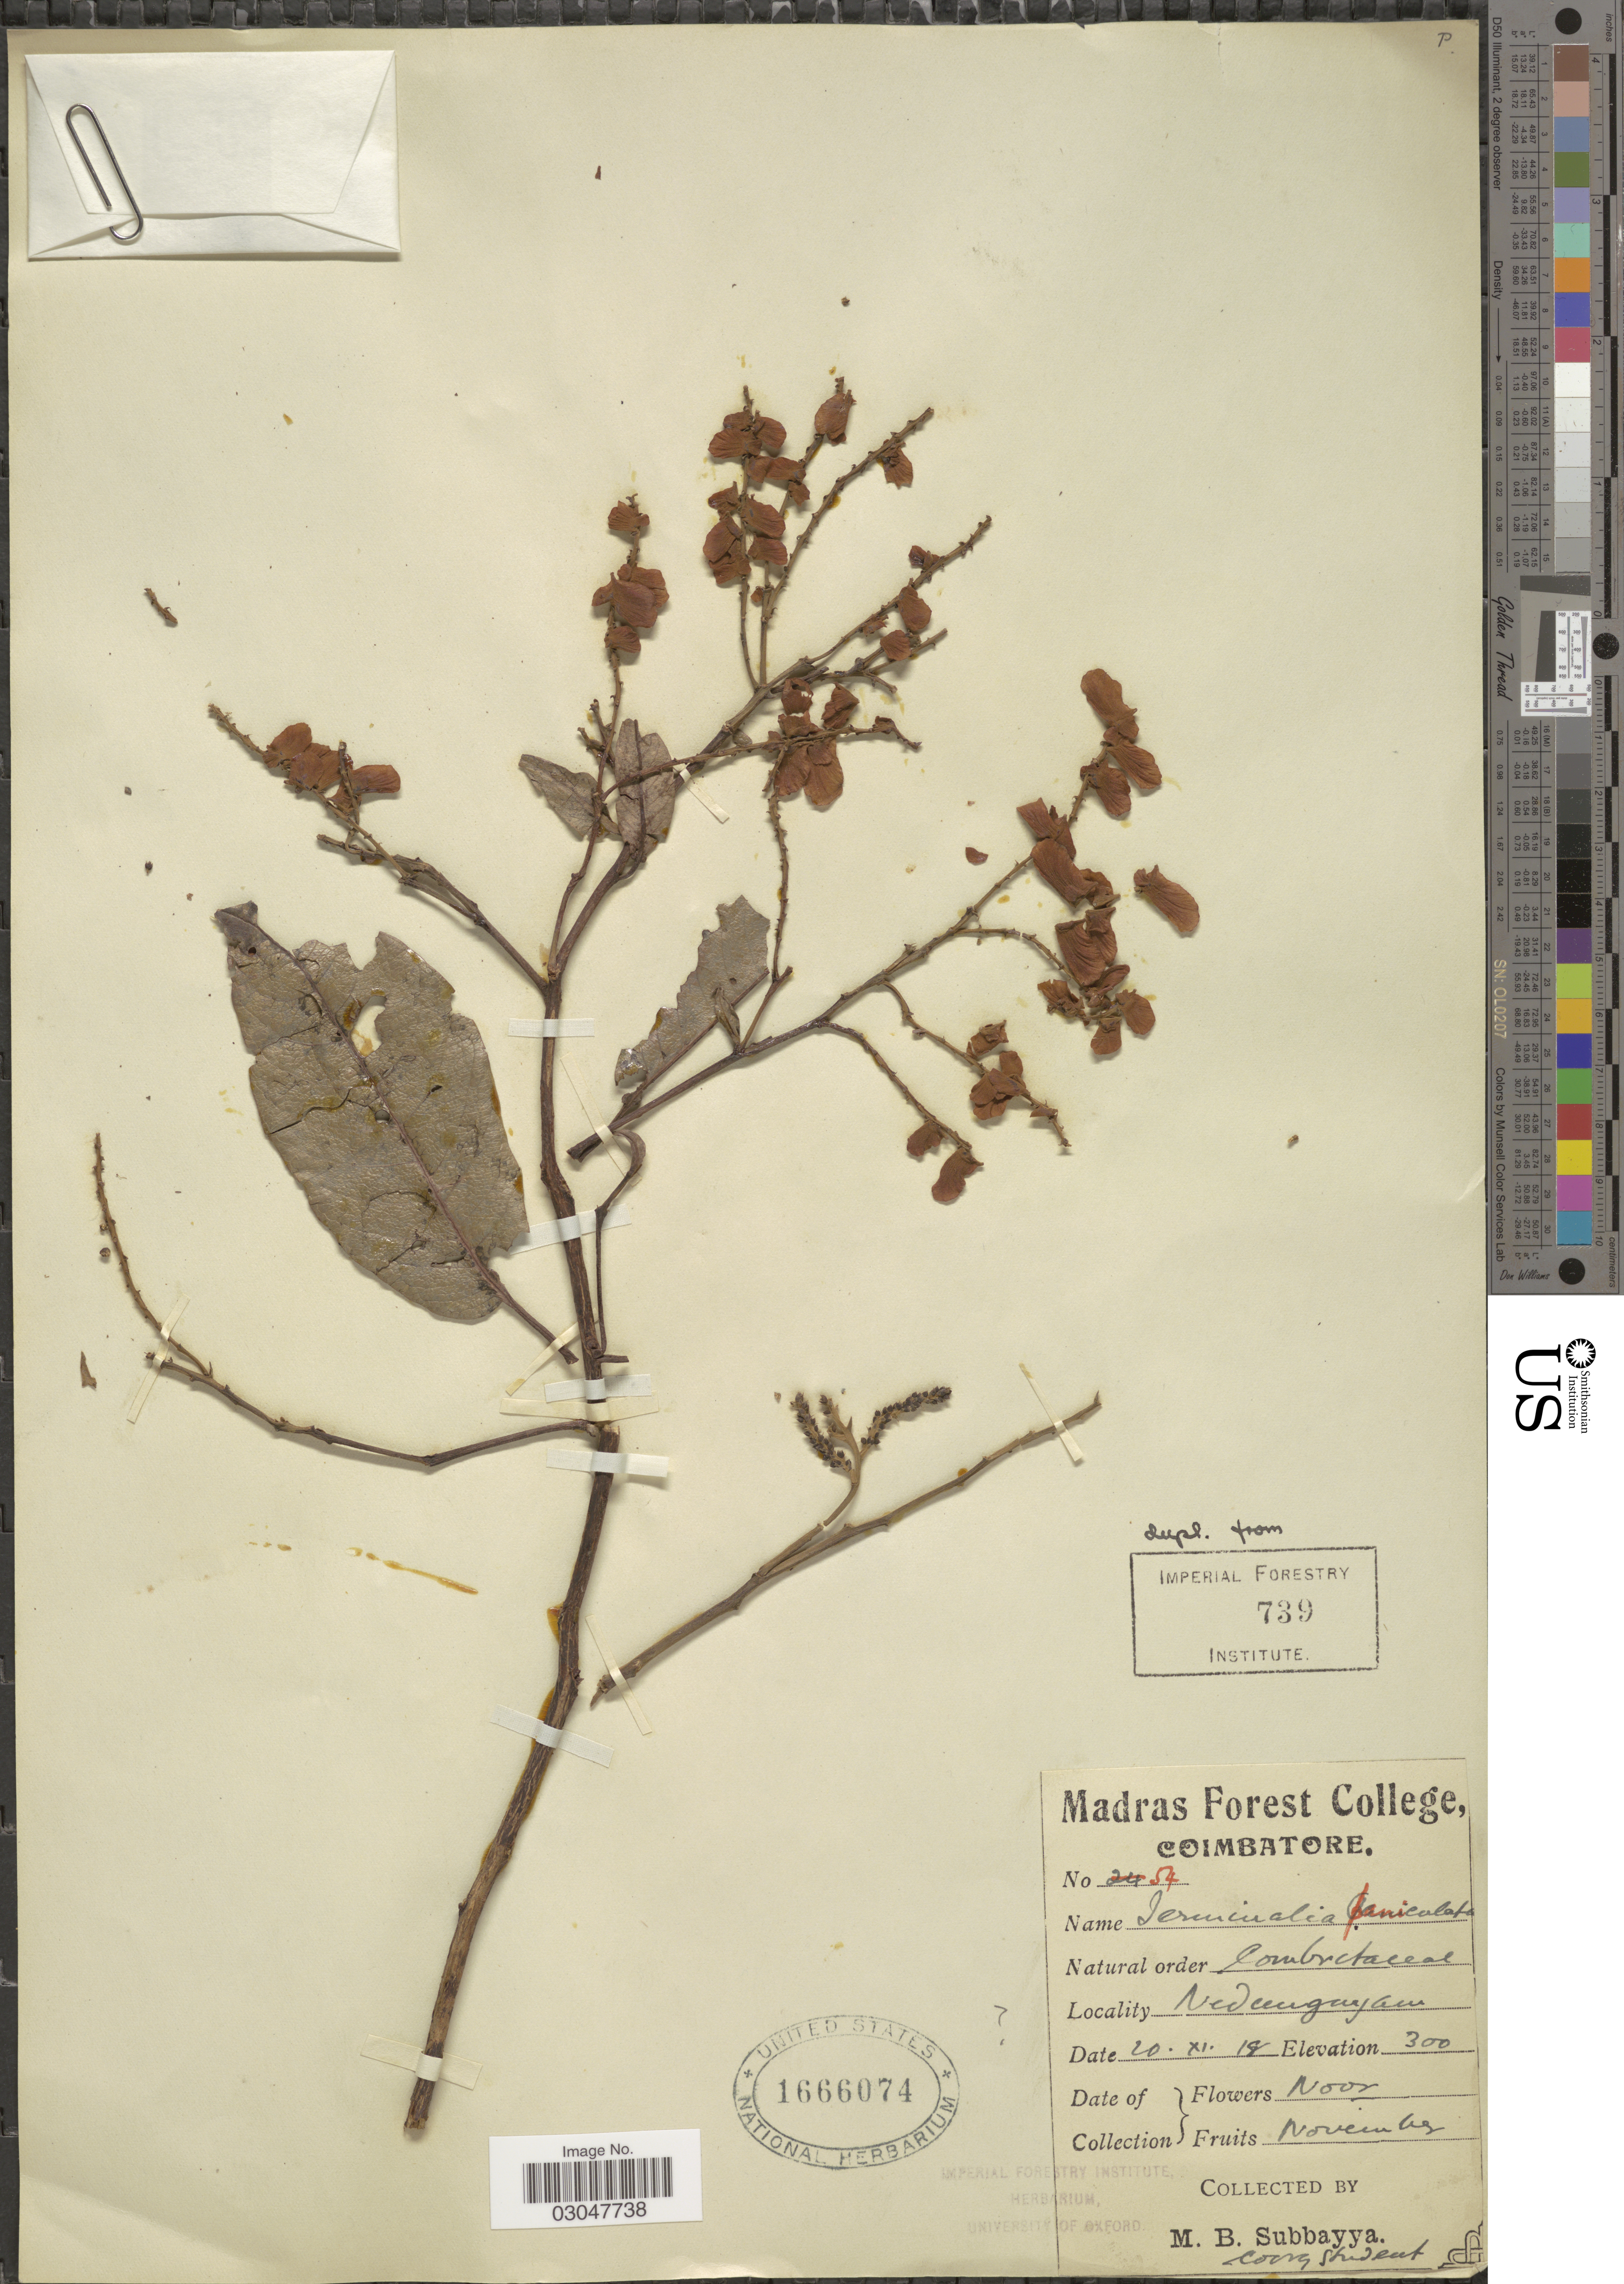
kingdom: Plantae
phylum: Tracheophyta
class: Magnoliopsida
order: Myrtales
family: Combretaceae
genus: Terminalia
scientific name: Terminalia paniculata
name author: Roth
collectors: M. Subbayya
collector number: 54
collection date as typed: Transcribed d/m/y: 20/11/18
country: India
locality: Nedungulam.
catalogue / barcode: US 1666074